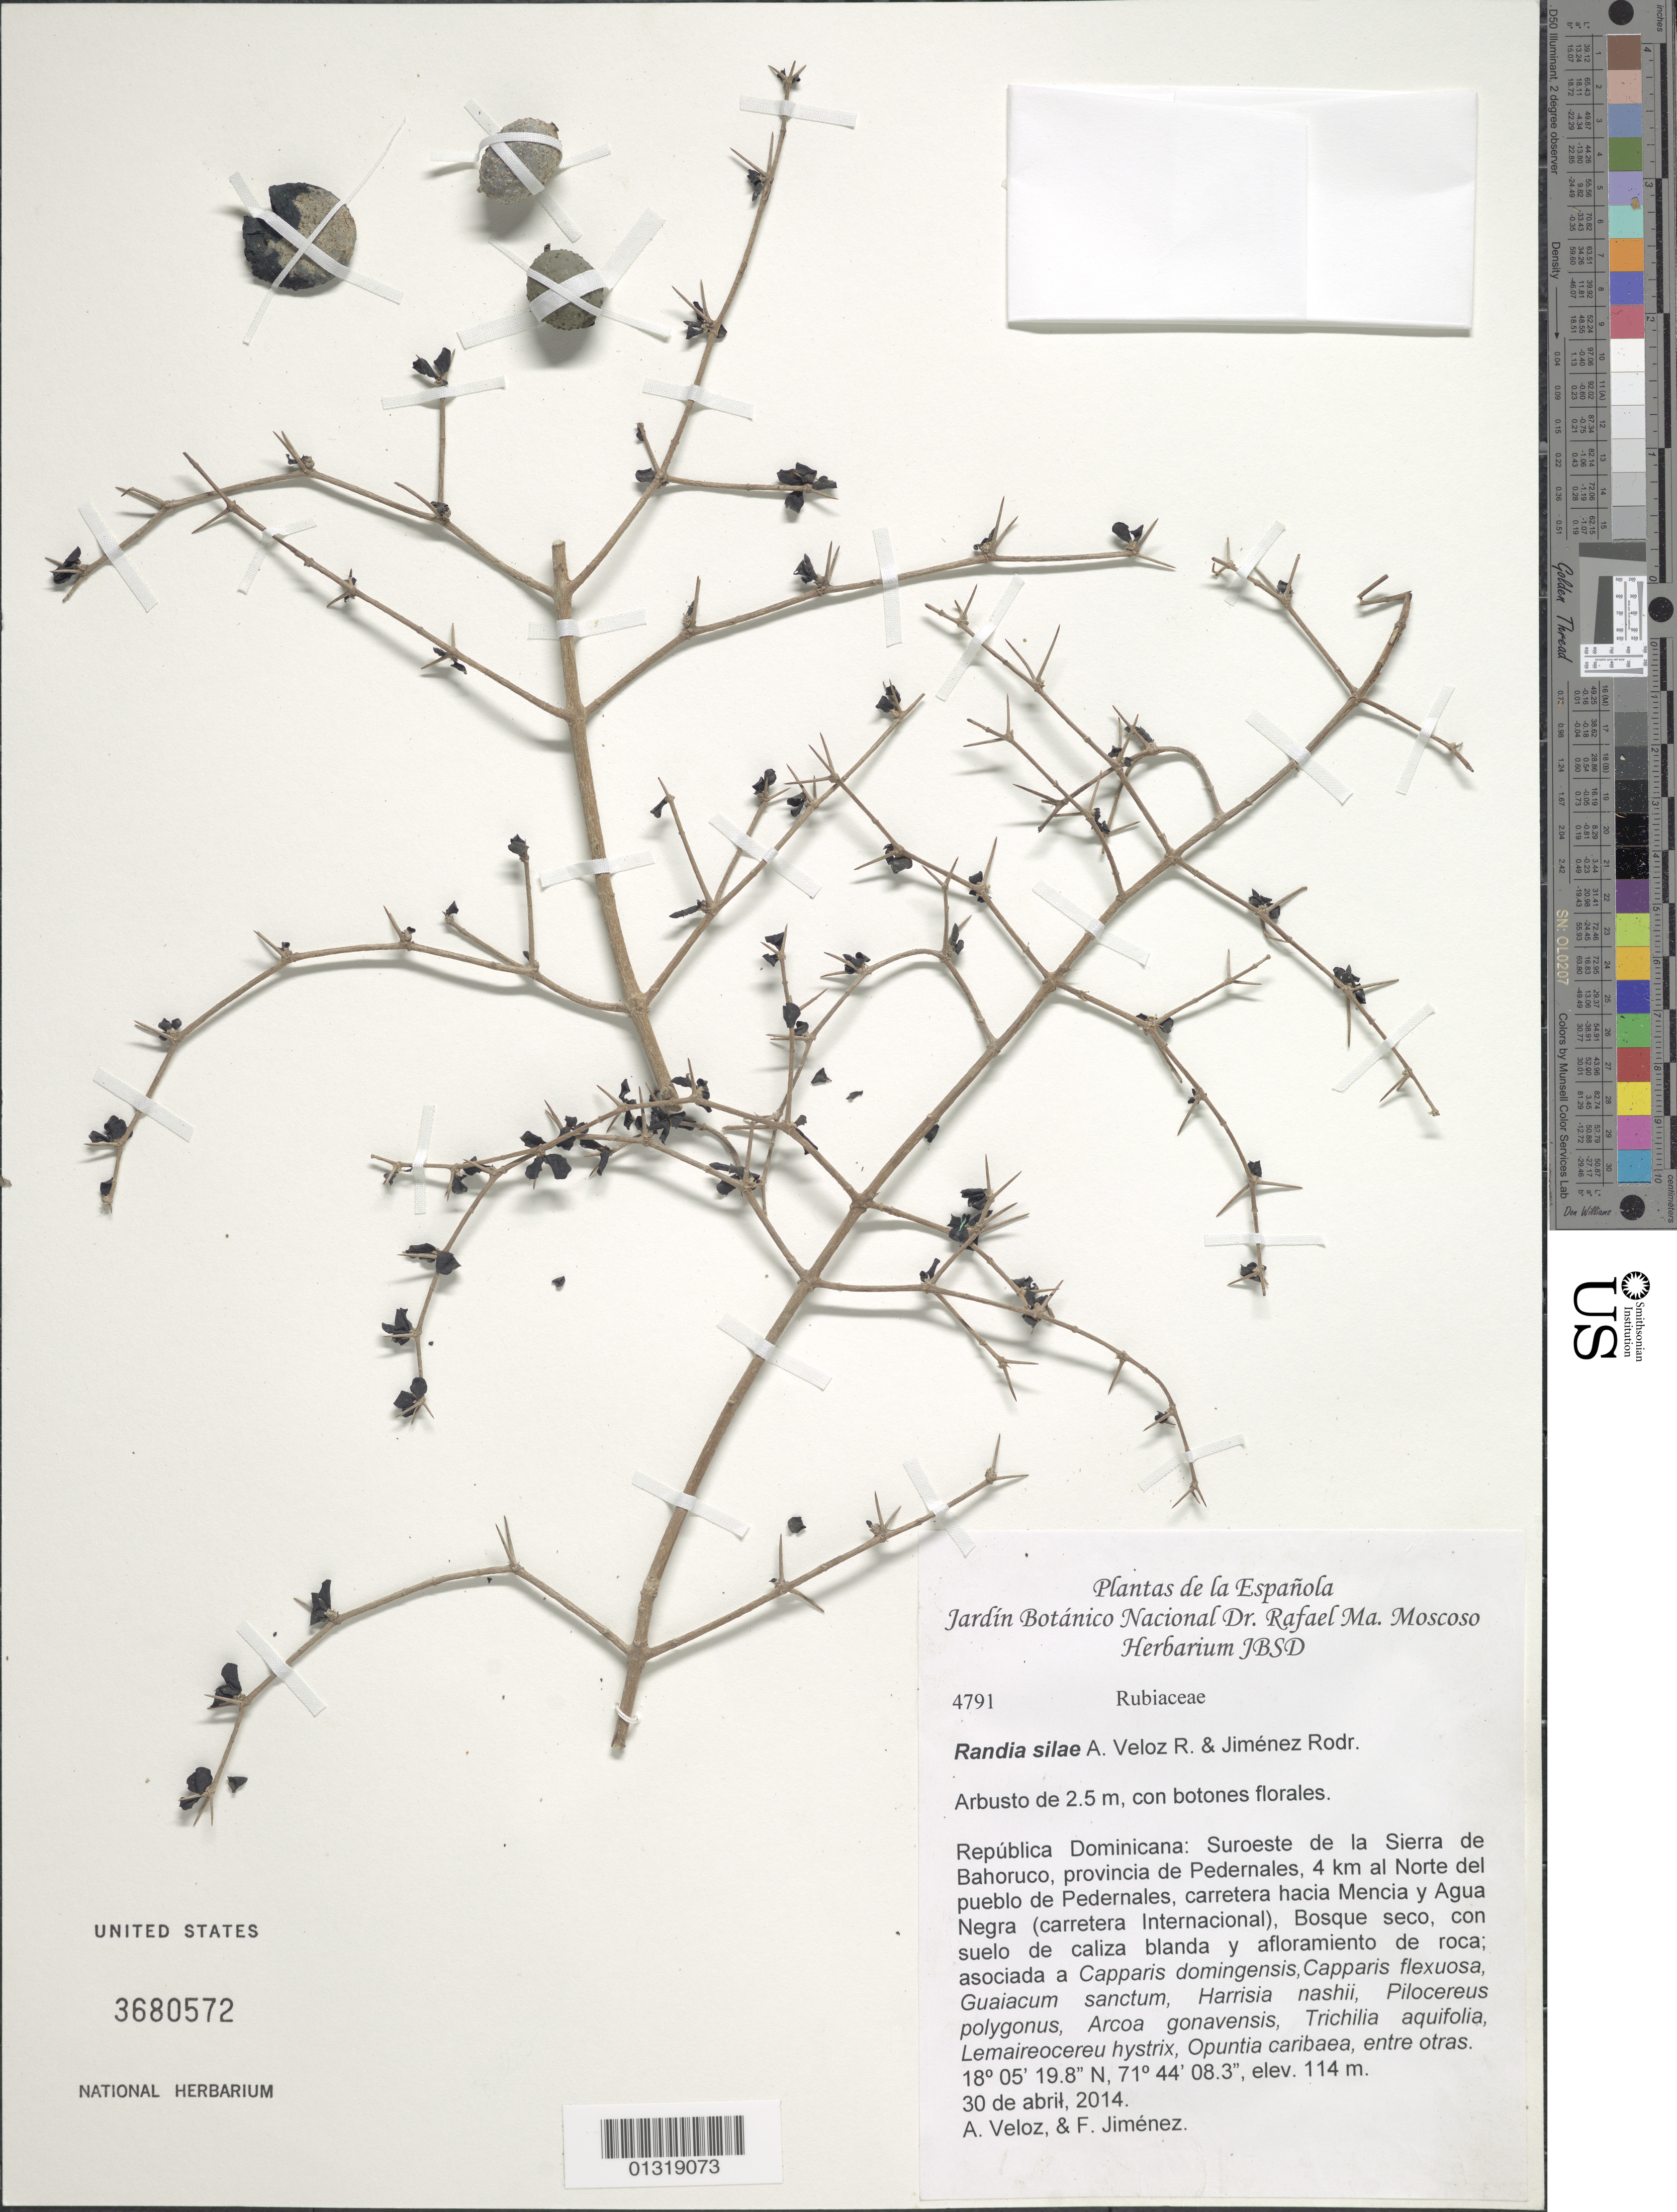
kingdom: Plantae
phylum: Tracheophyta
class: Magnoliopsida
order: Gentianales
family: Rubiaceae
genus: Randia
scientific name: Randia silae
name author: Veloz & Jiménez Rodr.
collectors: A. Veloz Ramírez & F. Jiménez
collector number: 4791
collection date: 2014-04-30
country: Dominican Republic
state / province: Pedernales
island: Hispaniola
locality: Suroeste de la Sierra de Bahoruco, 4 km al Norte del pueblo de Pedernales, carretera hacia Mencia y Agua Negra (carretera Internacioinal)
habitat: Bosque seco, con suelo de claiza blanda y afloramiento de roca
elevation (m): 114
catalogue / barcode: US 3680572